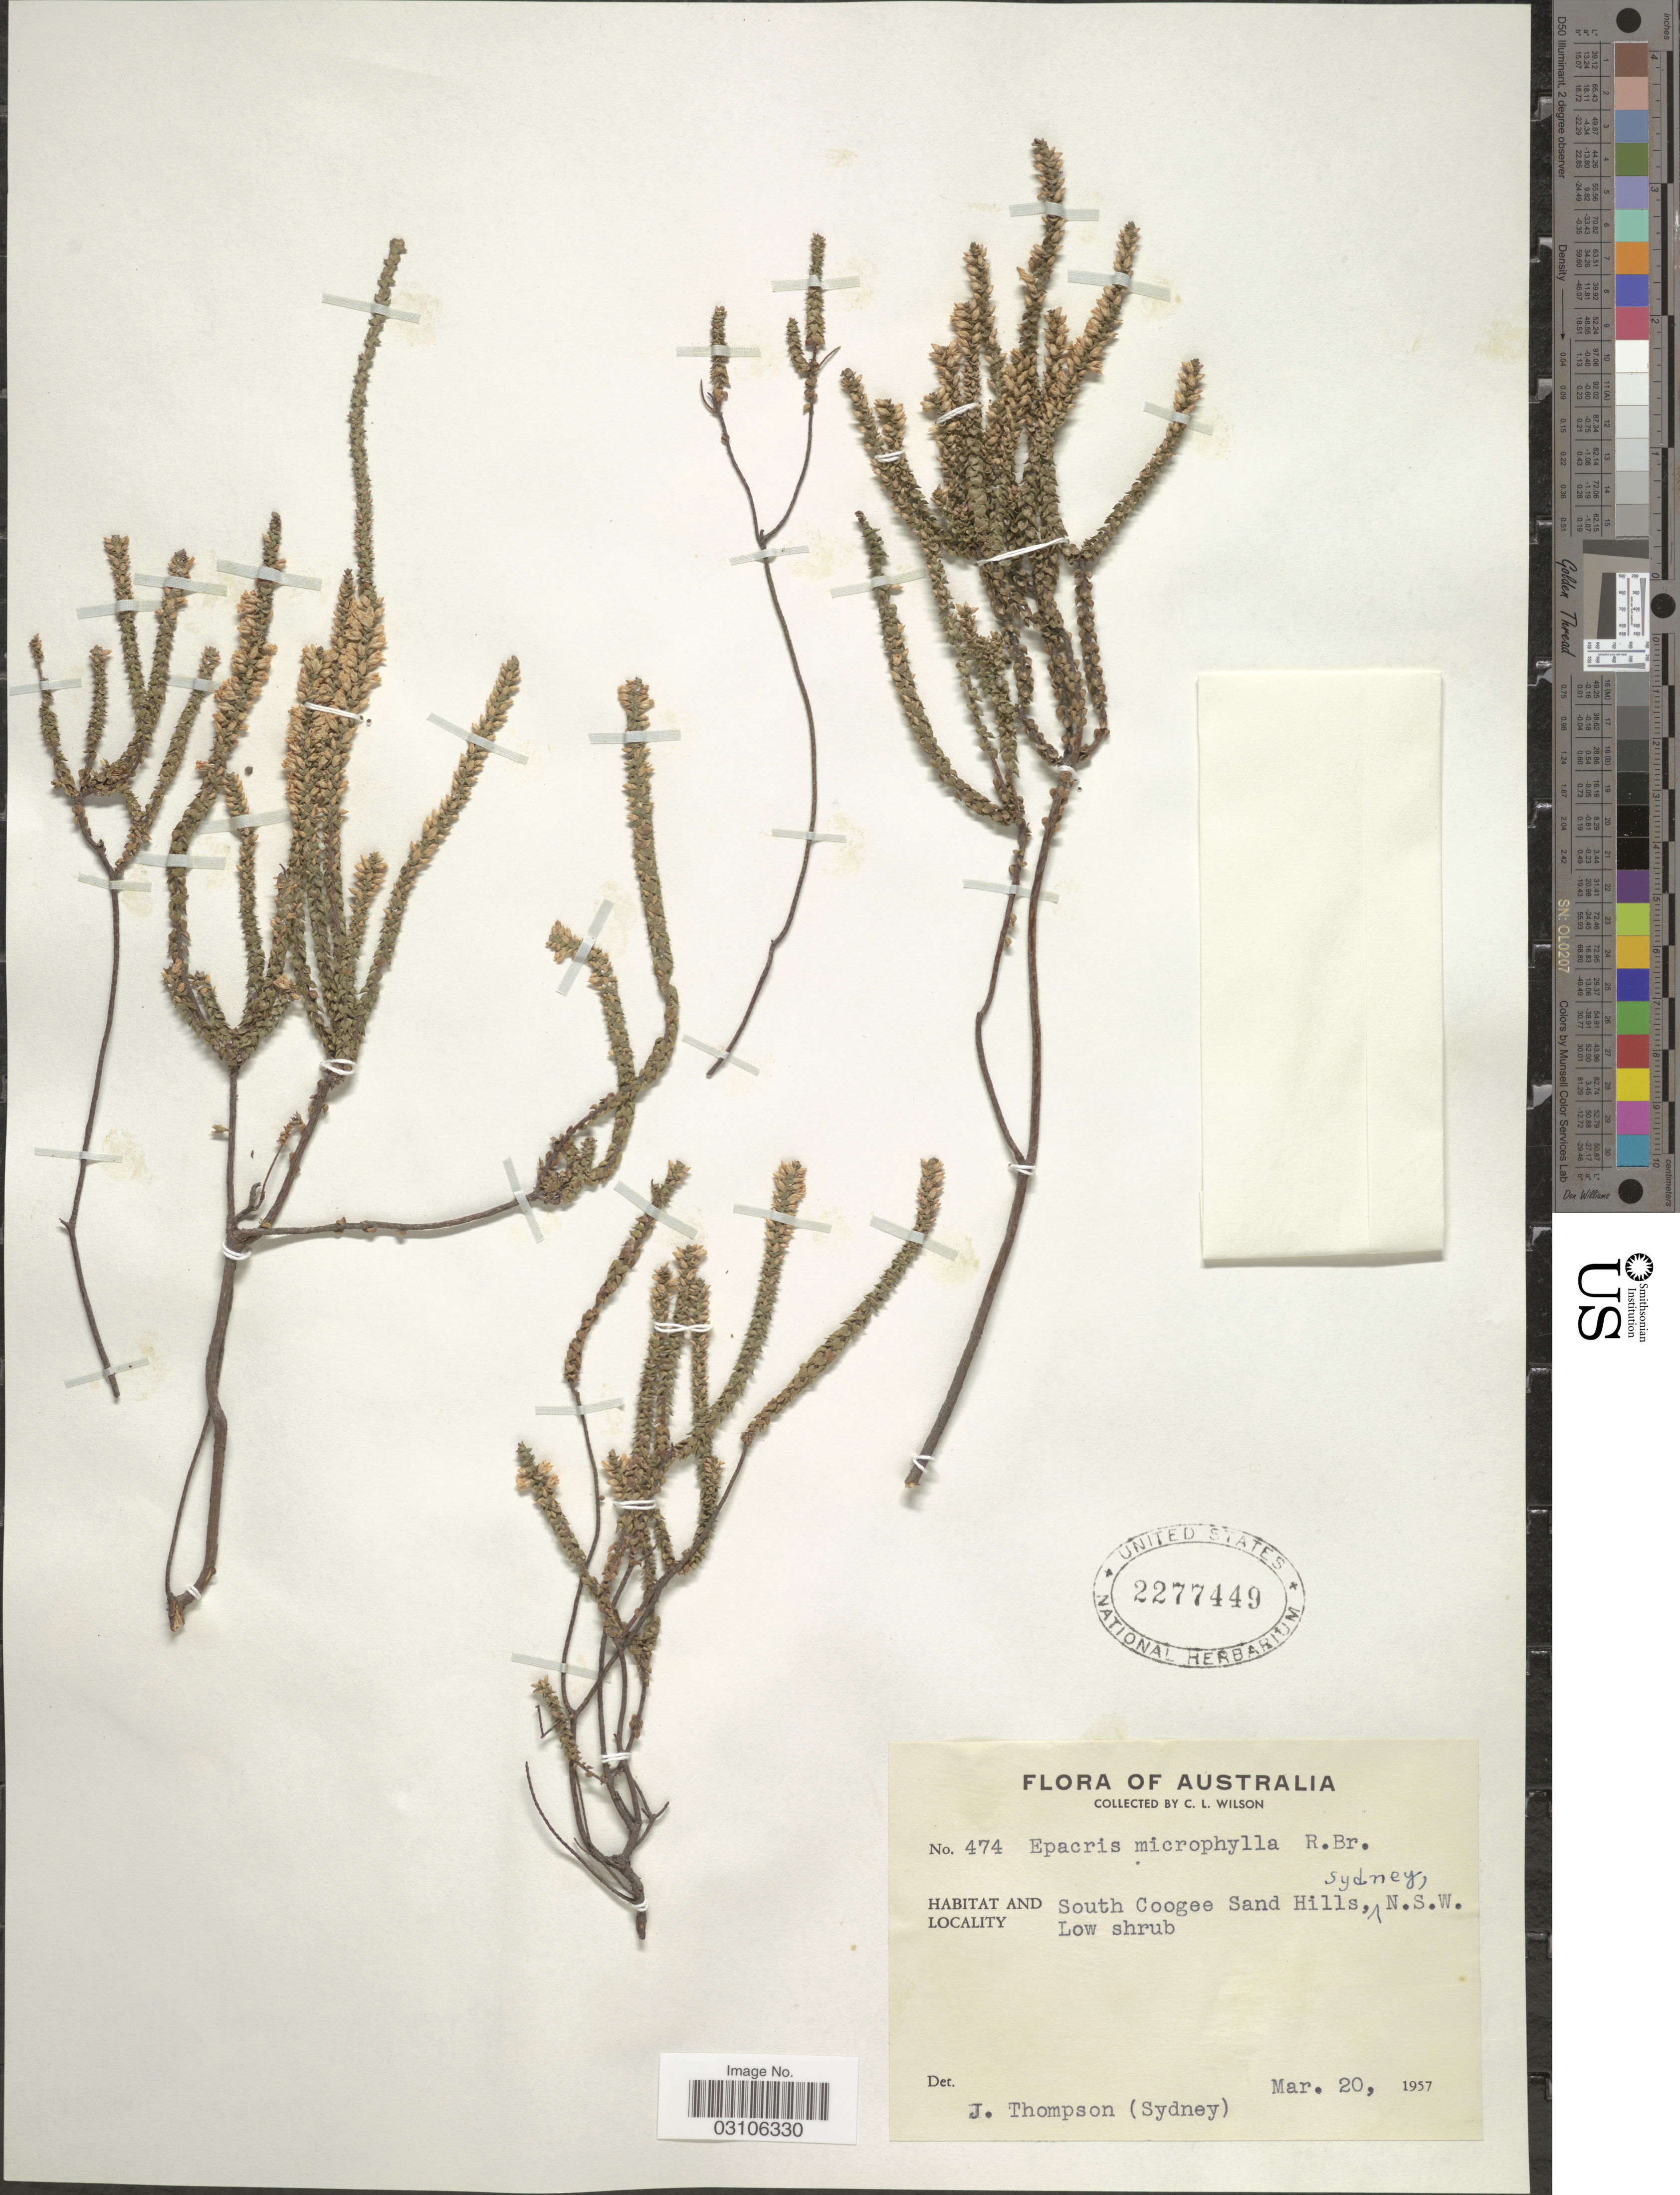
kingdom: Plantae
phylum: Tracheophyta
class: Magnoliopsida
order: Ericales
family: Ericaceae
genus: Epacris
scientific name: Epacris microphylla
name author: R. Br.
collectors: C. L. Wilson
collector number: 474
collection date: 1957-03-20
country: Australia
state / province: New South Wales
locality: South Coogee Sand Hills, Sydney.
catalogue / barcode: US 2277449